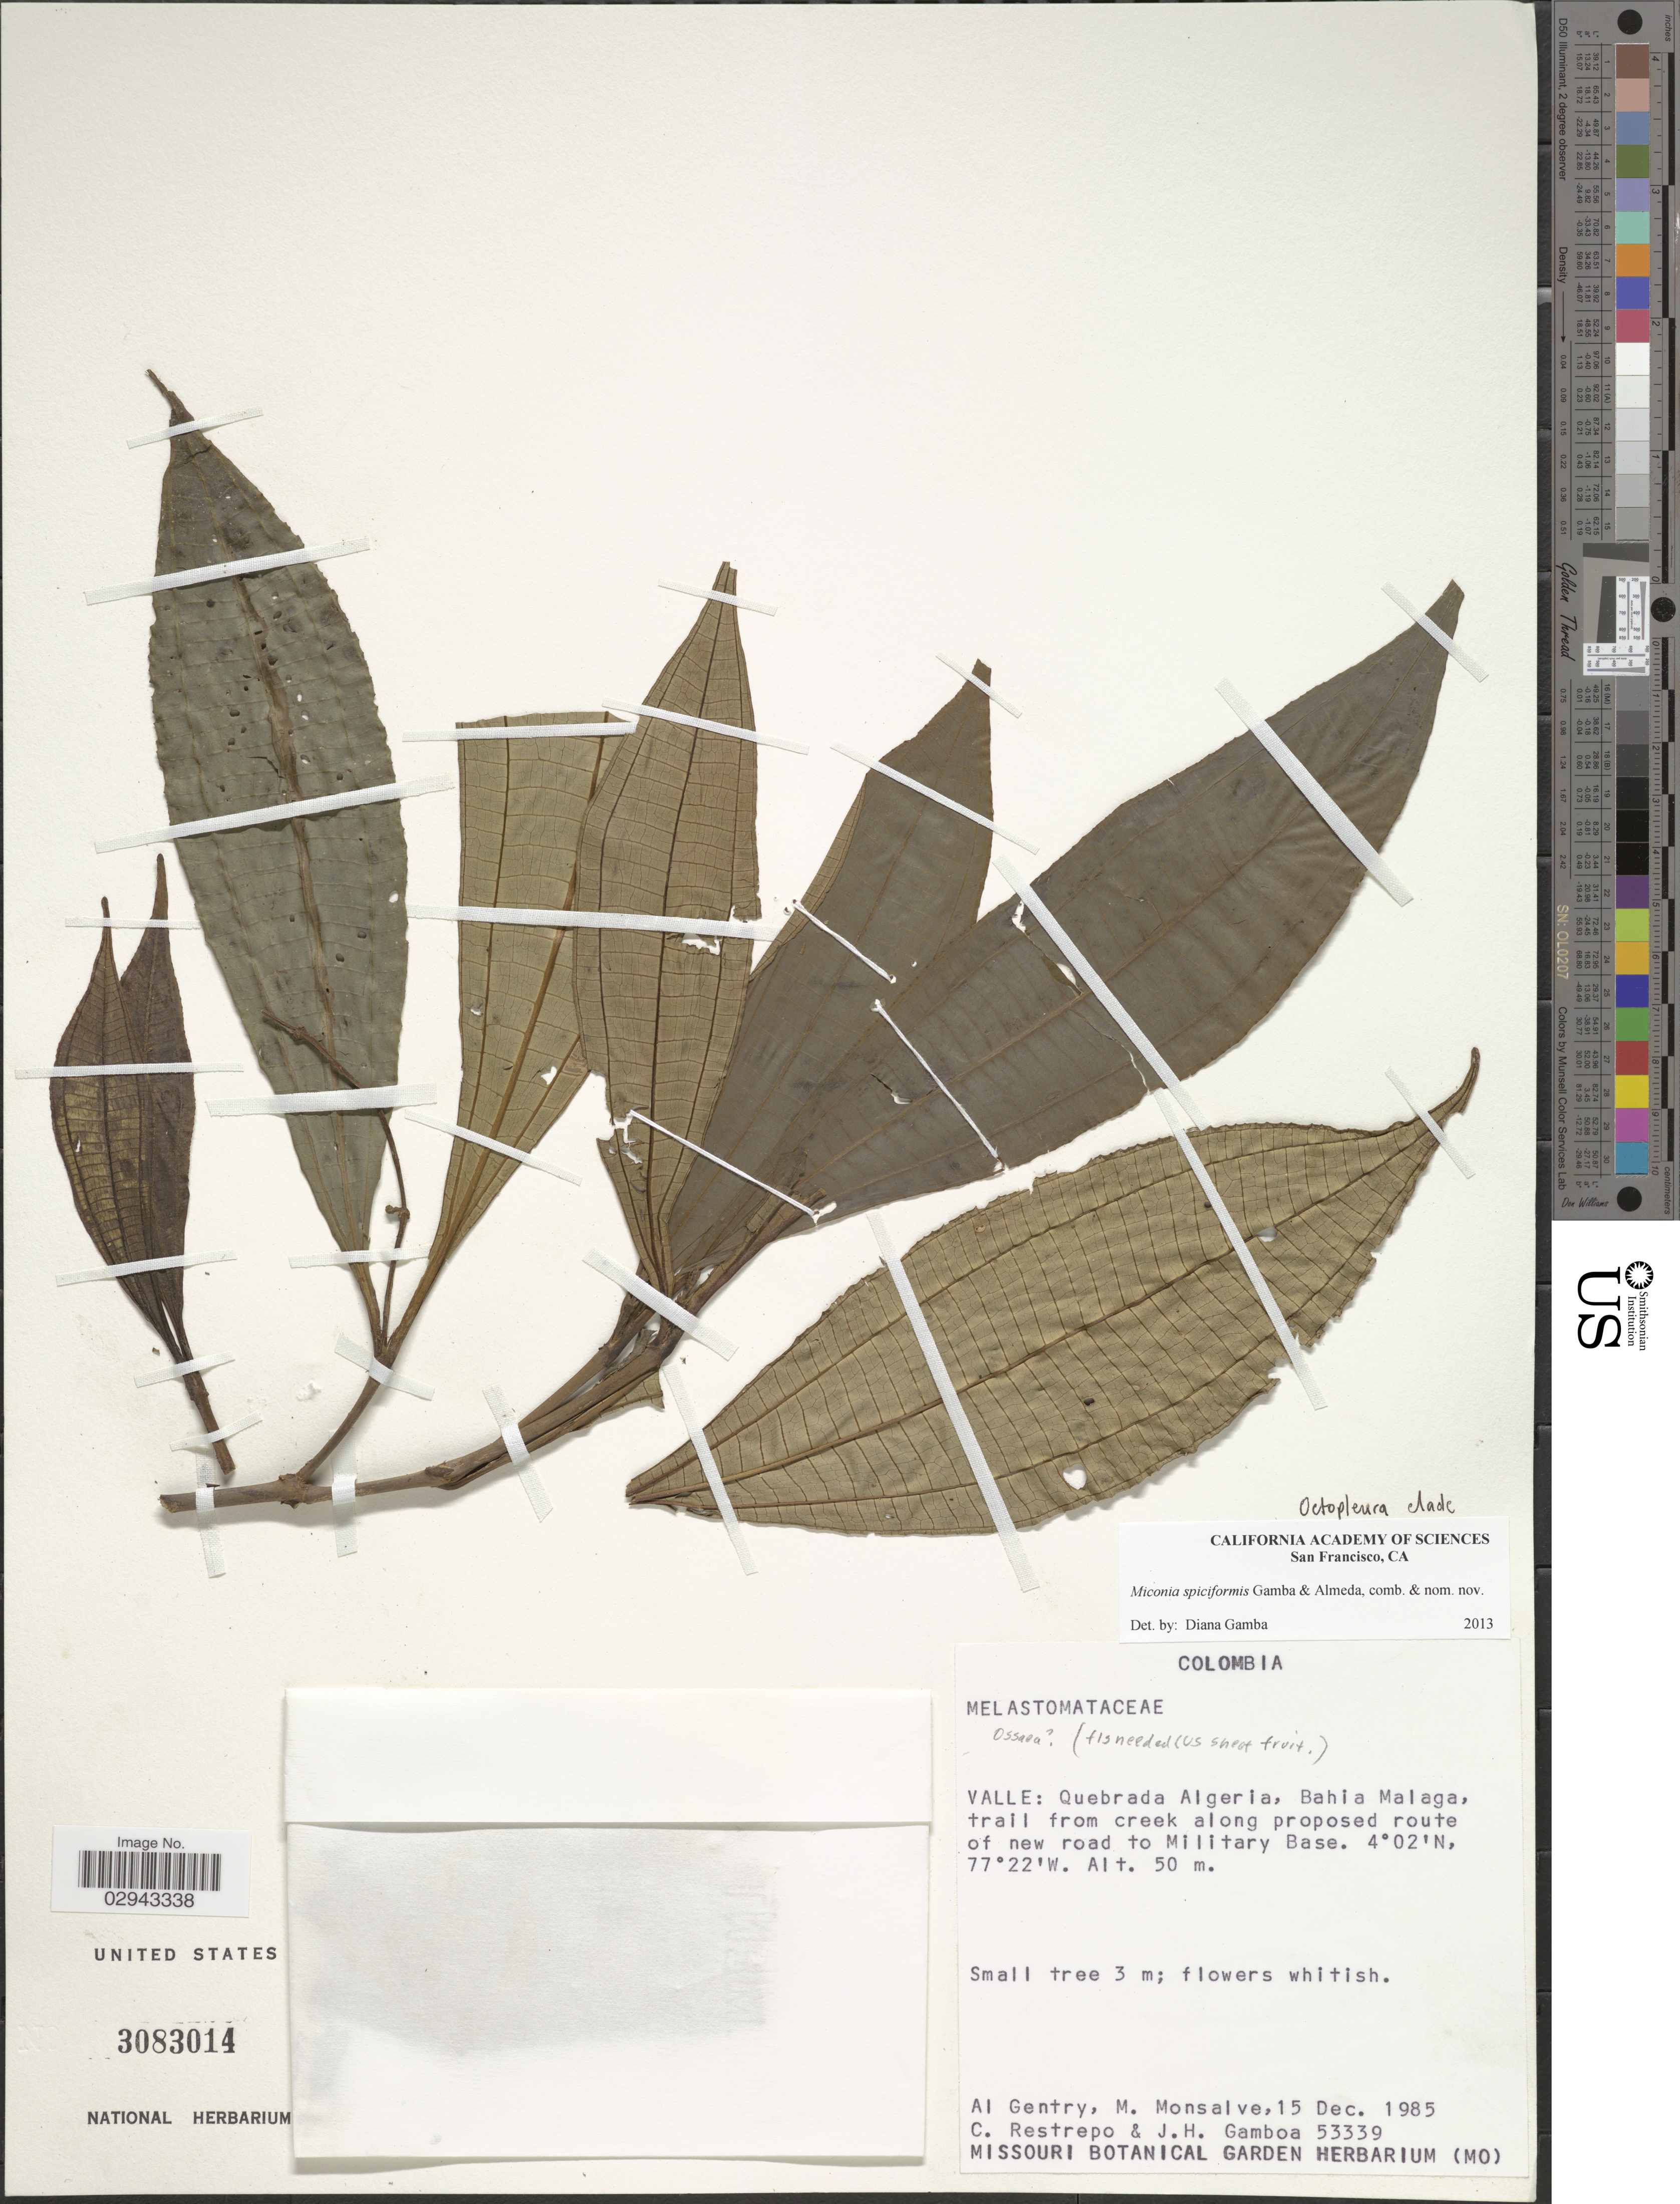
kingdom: Plantae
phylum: Tracheophyta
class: Magnoliopsida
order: Myrtales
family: Melastomataceae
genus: Miconia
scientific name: Miconia spiciformis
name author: Gamba & Almeda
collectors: A. H. Gentry, M. Monsalve, C. Restrepo & J. Gamboa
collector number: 53339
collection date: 1985-12-15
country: Colombia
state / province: Valle del Cauca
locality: Quebrada Algeria, Bahia Malaga, trail from creek along proposed route of new road to Military Base.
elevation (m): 50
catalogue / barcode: US 3083014